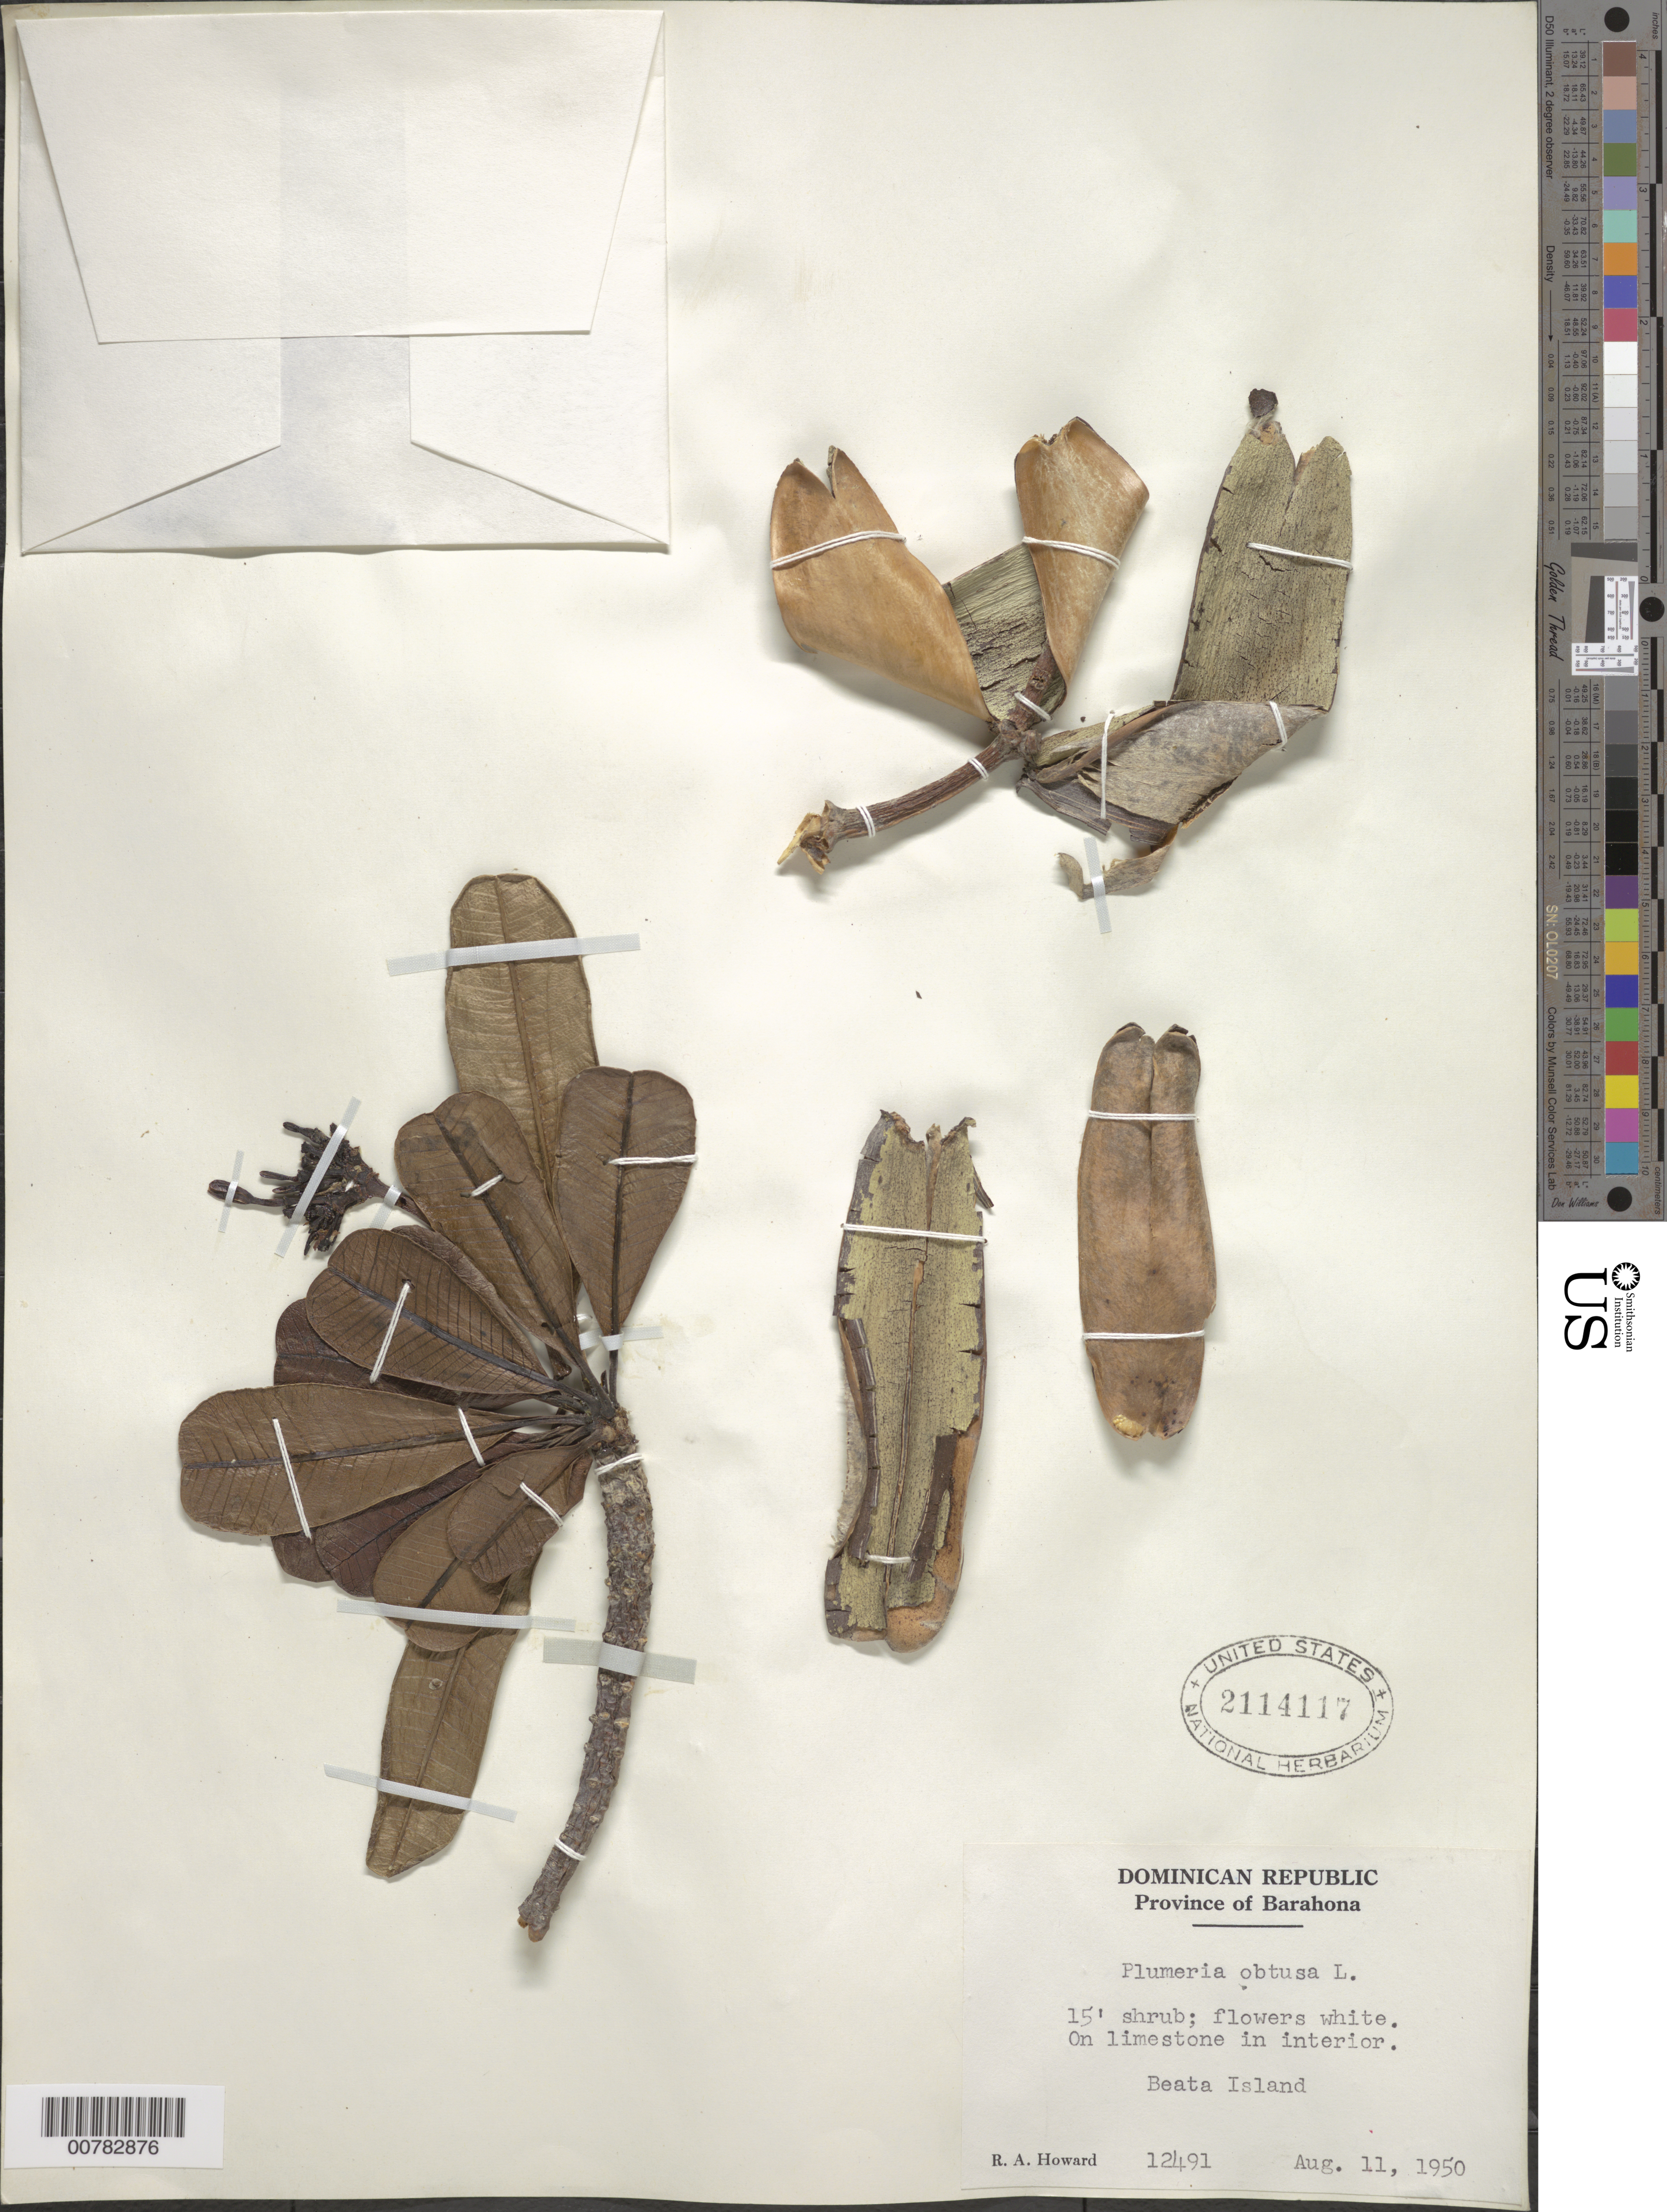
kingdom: Plantae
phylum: Tracheophyta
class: Magnoliopsida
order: Gentianales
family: Apocynaceae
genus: Plumeria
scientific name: Plumeria obtusa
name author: L.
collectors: R. A. Howard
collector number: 12491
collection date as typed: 11 Aug 1950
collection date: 1950-08-11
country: Dominican Republic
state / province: Barahona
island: Hispaniola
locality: Beata Island.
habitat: On limestone in interior.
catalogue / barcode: US 2114117